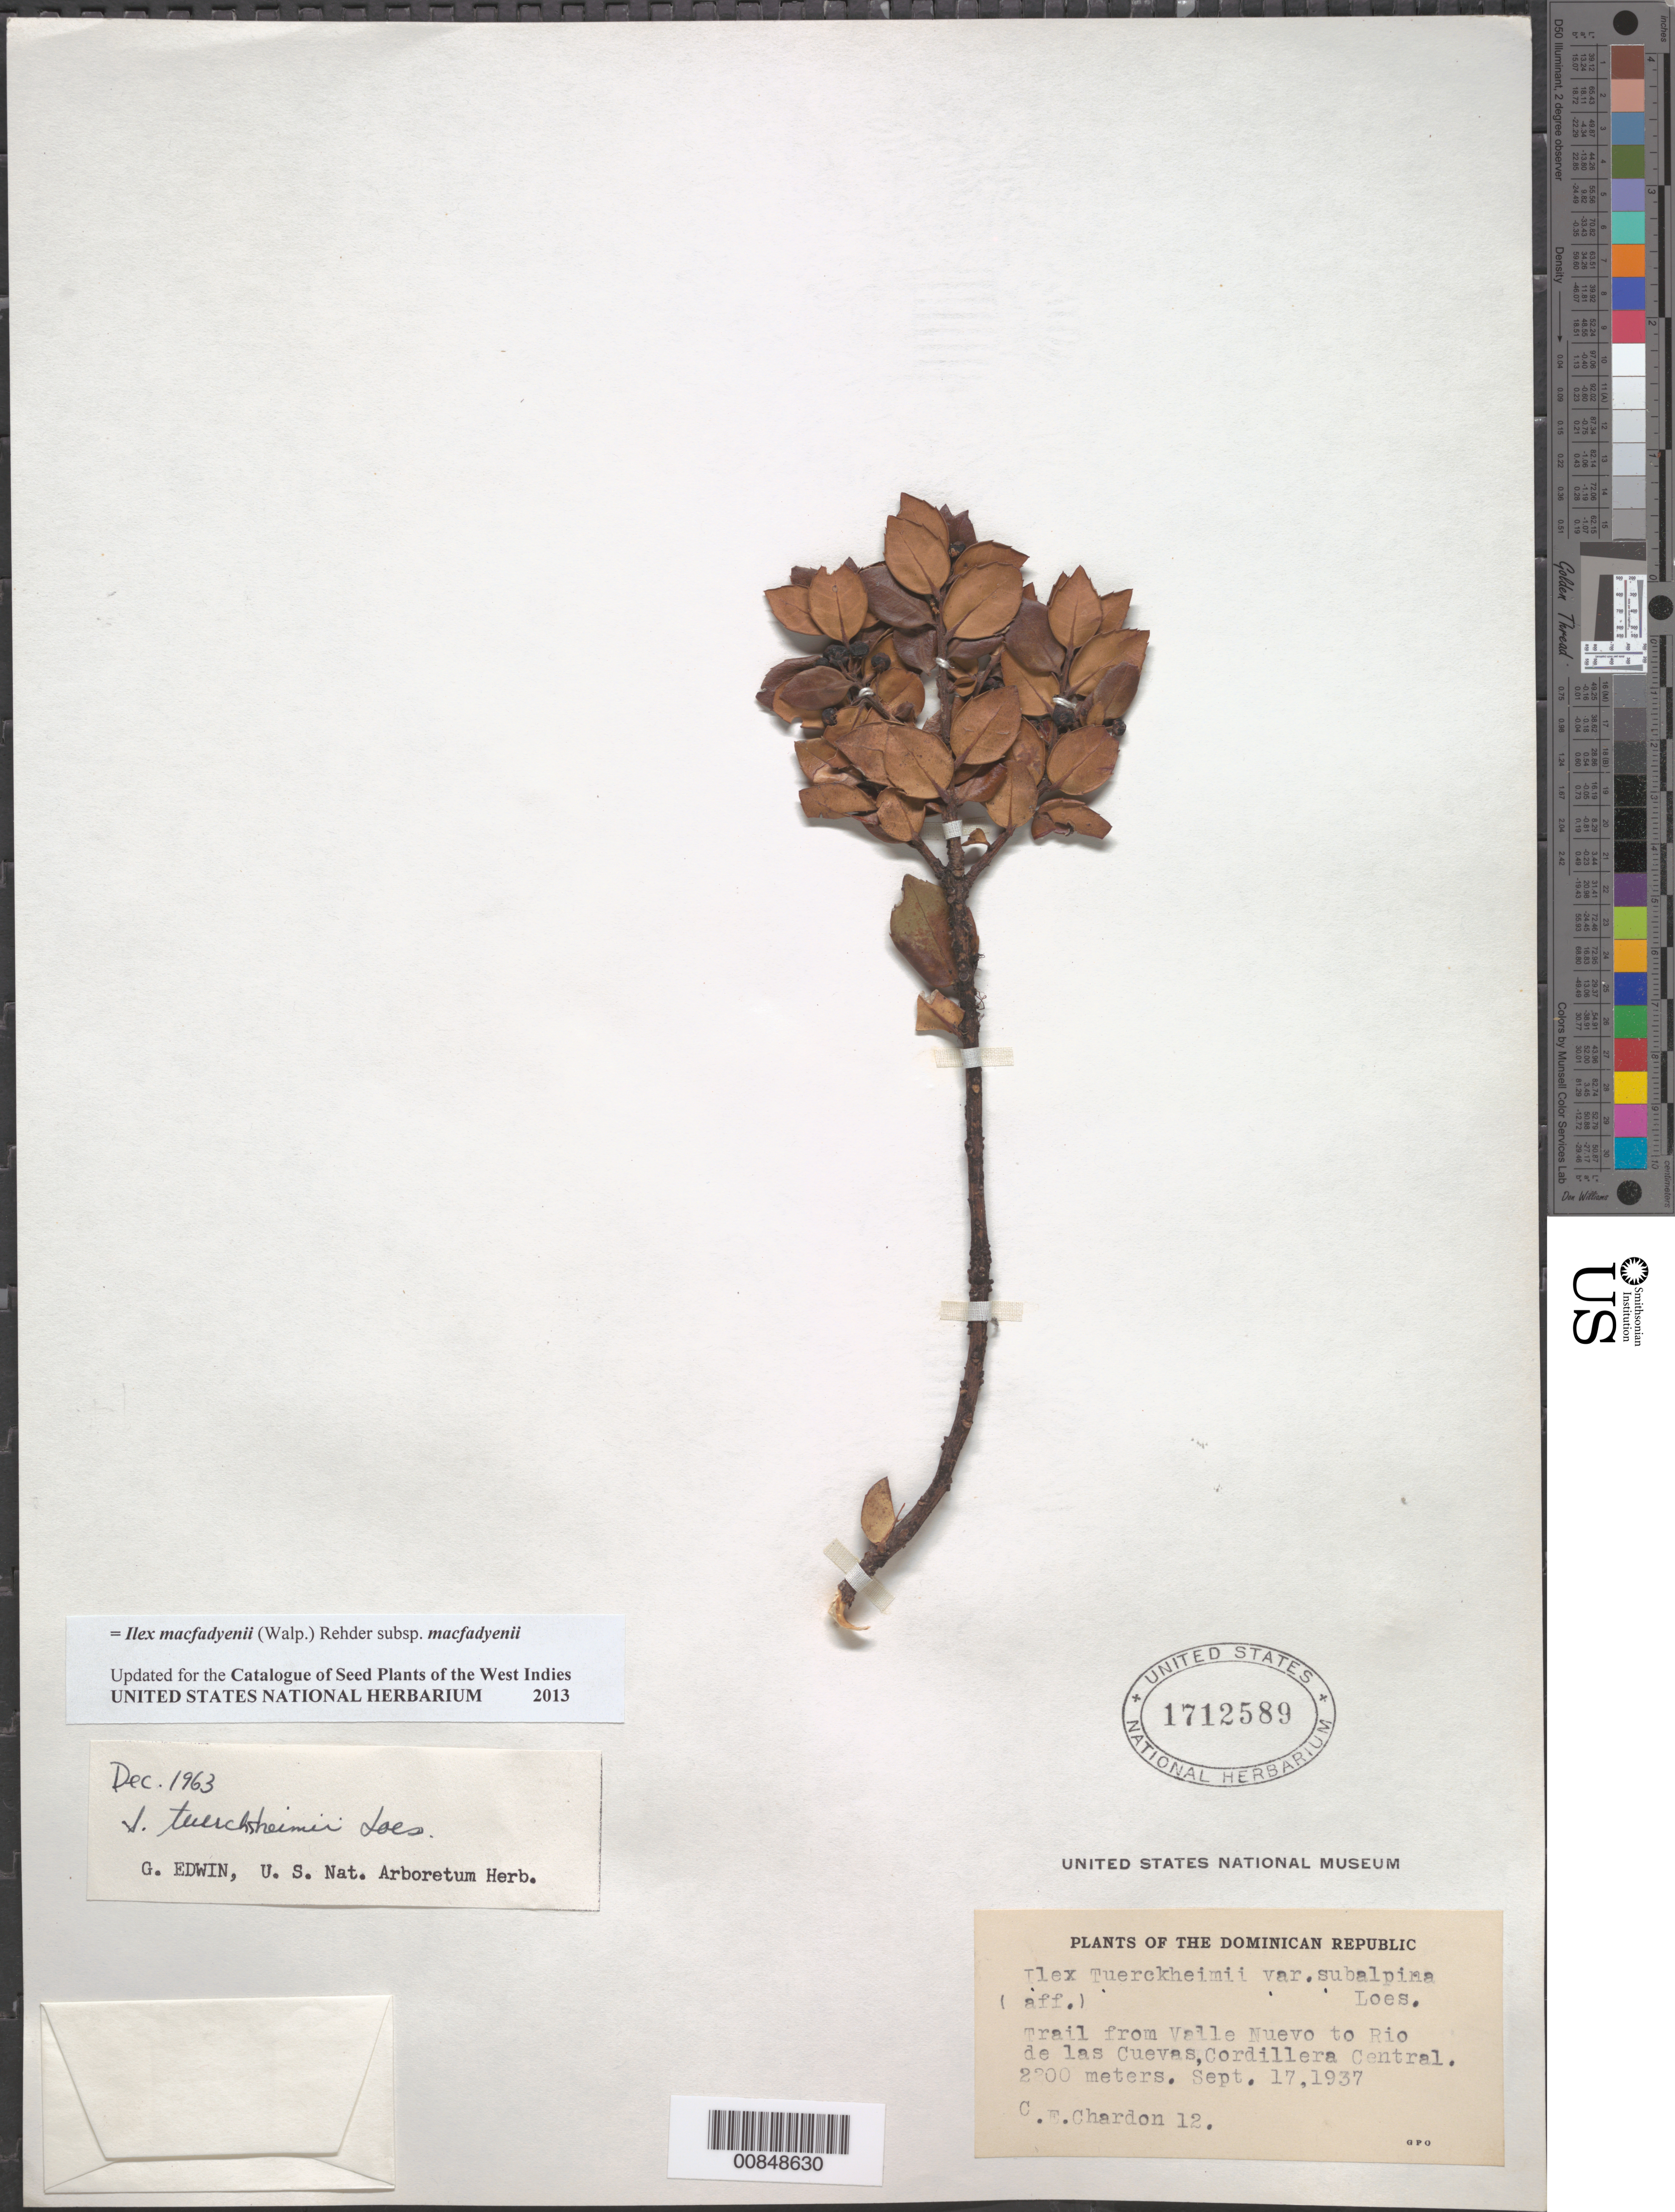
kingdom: Plantae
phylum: Tracheophyta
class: Magnoliopsida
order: Aquifoliales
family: Aquifoliaceae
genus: Ilex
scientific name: Ilex macfadyenii subsp. macfadyenii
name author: (Walp.) Rehder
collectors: C. E. Chardón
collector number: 12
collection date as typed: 17 Sep 1937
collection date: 1937-09-17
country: Dominican Republic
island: Hispaniola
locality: Trail from Valle Nuevo to Rio de las Cuevas, Cordillera Central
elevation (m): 2200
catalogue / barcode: US 1712589